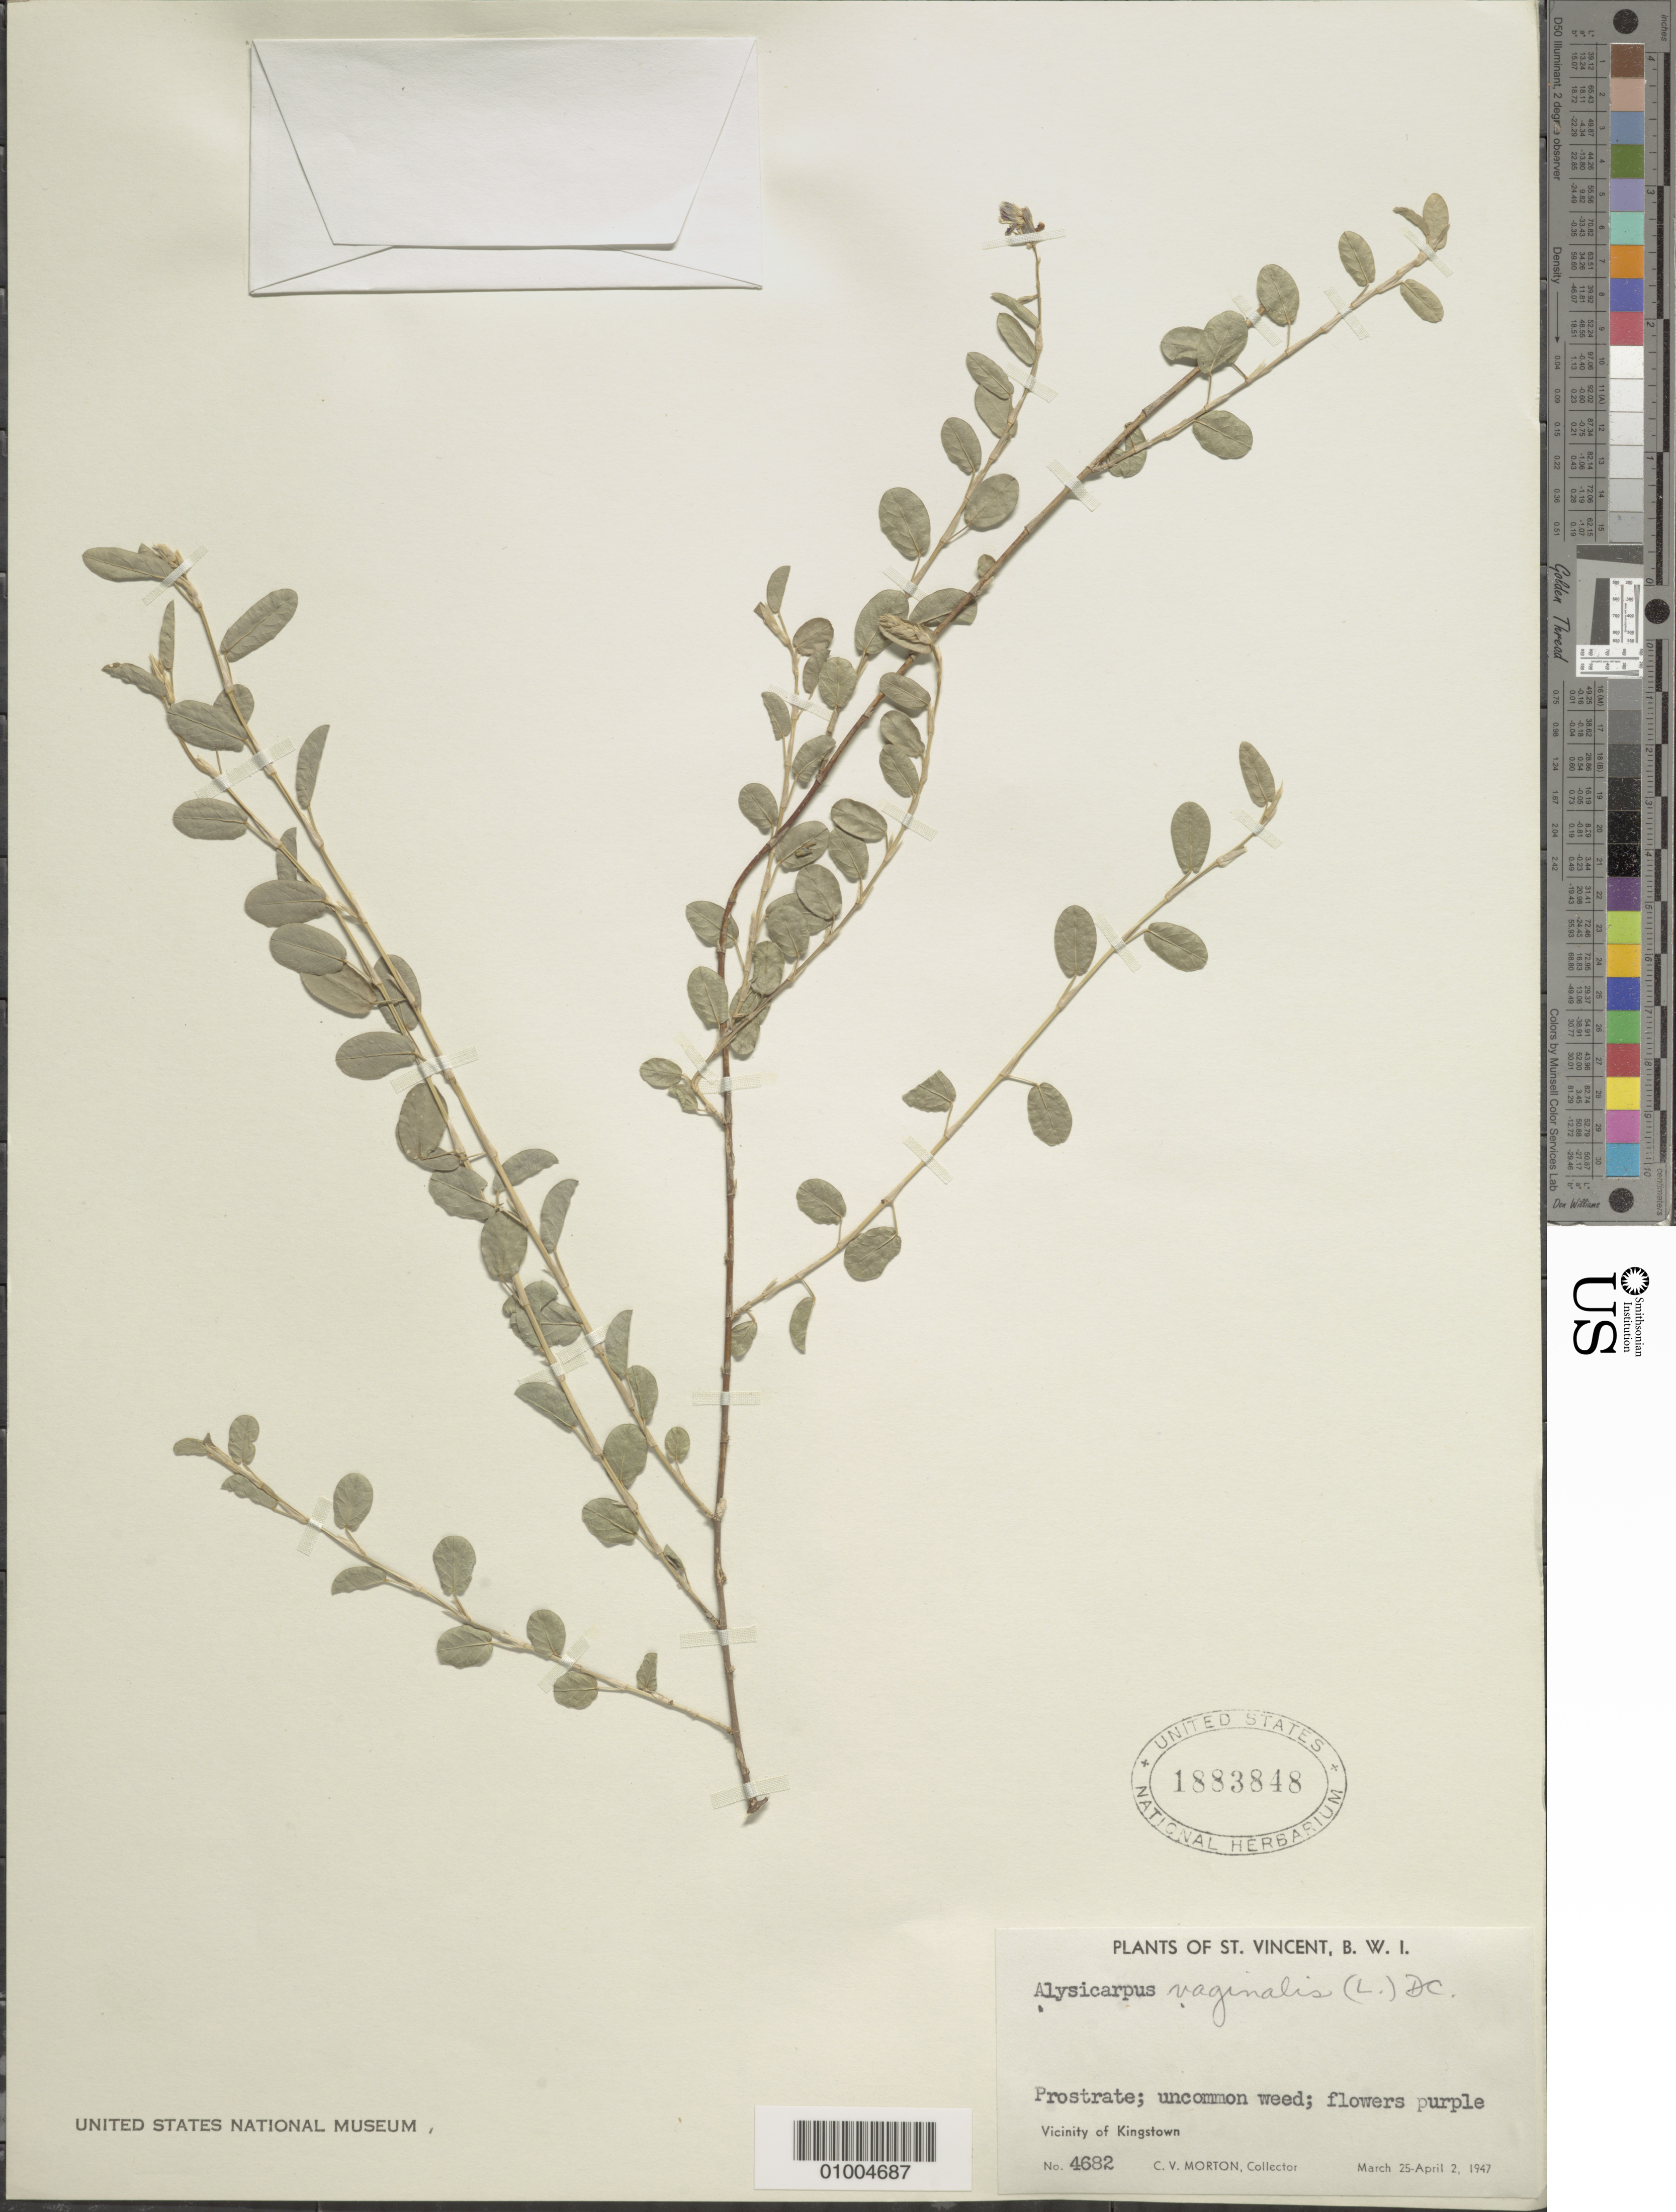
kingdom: Plantae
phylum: Tracheophyta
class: Magnoliopsida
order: Fabales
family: Fabaceae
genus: Alysicarpus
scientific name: Alysicarpus vaginalis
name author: (L.) DC.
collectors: C. V. Morton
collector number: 4682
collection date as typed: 25 Mar 1947 to 02 Apr 1947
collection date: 1947-03-25/1947-04-02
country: St. Vincent - Grenadines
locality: Prostrate, uncommon weed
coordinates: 0 N, 0 E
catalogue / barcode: US 1883848